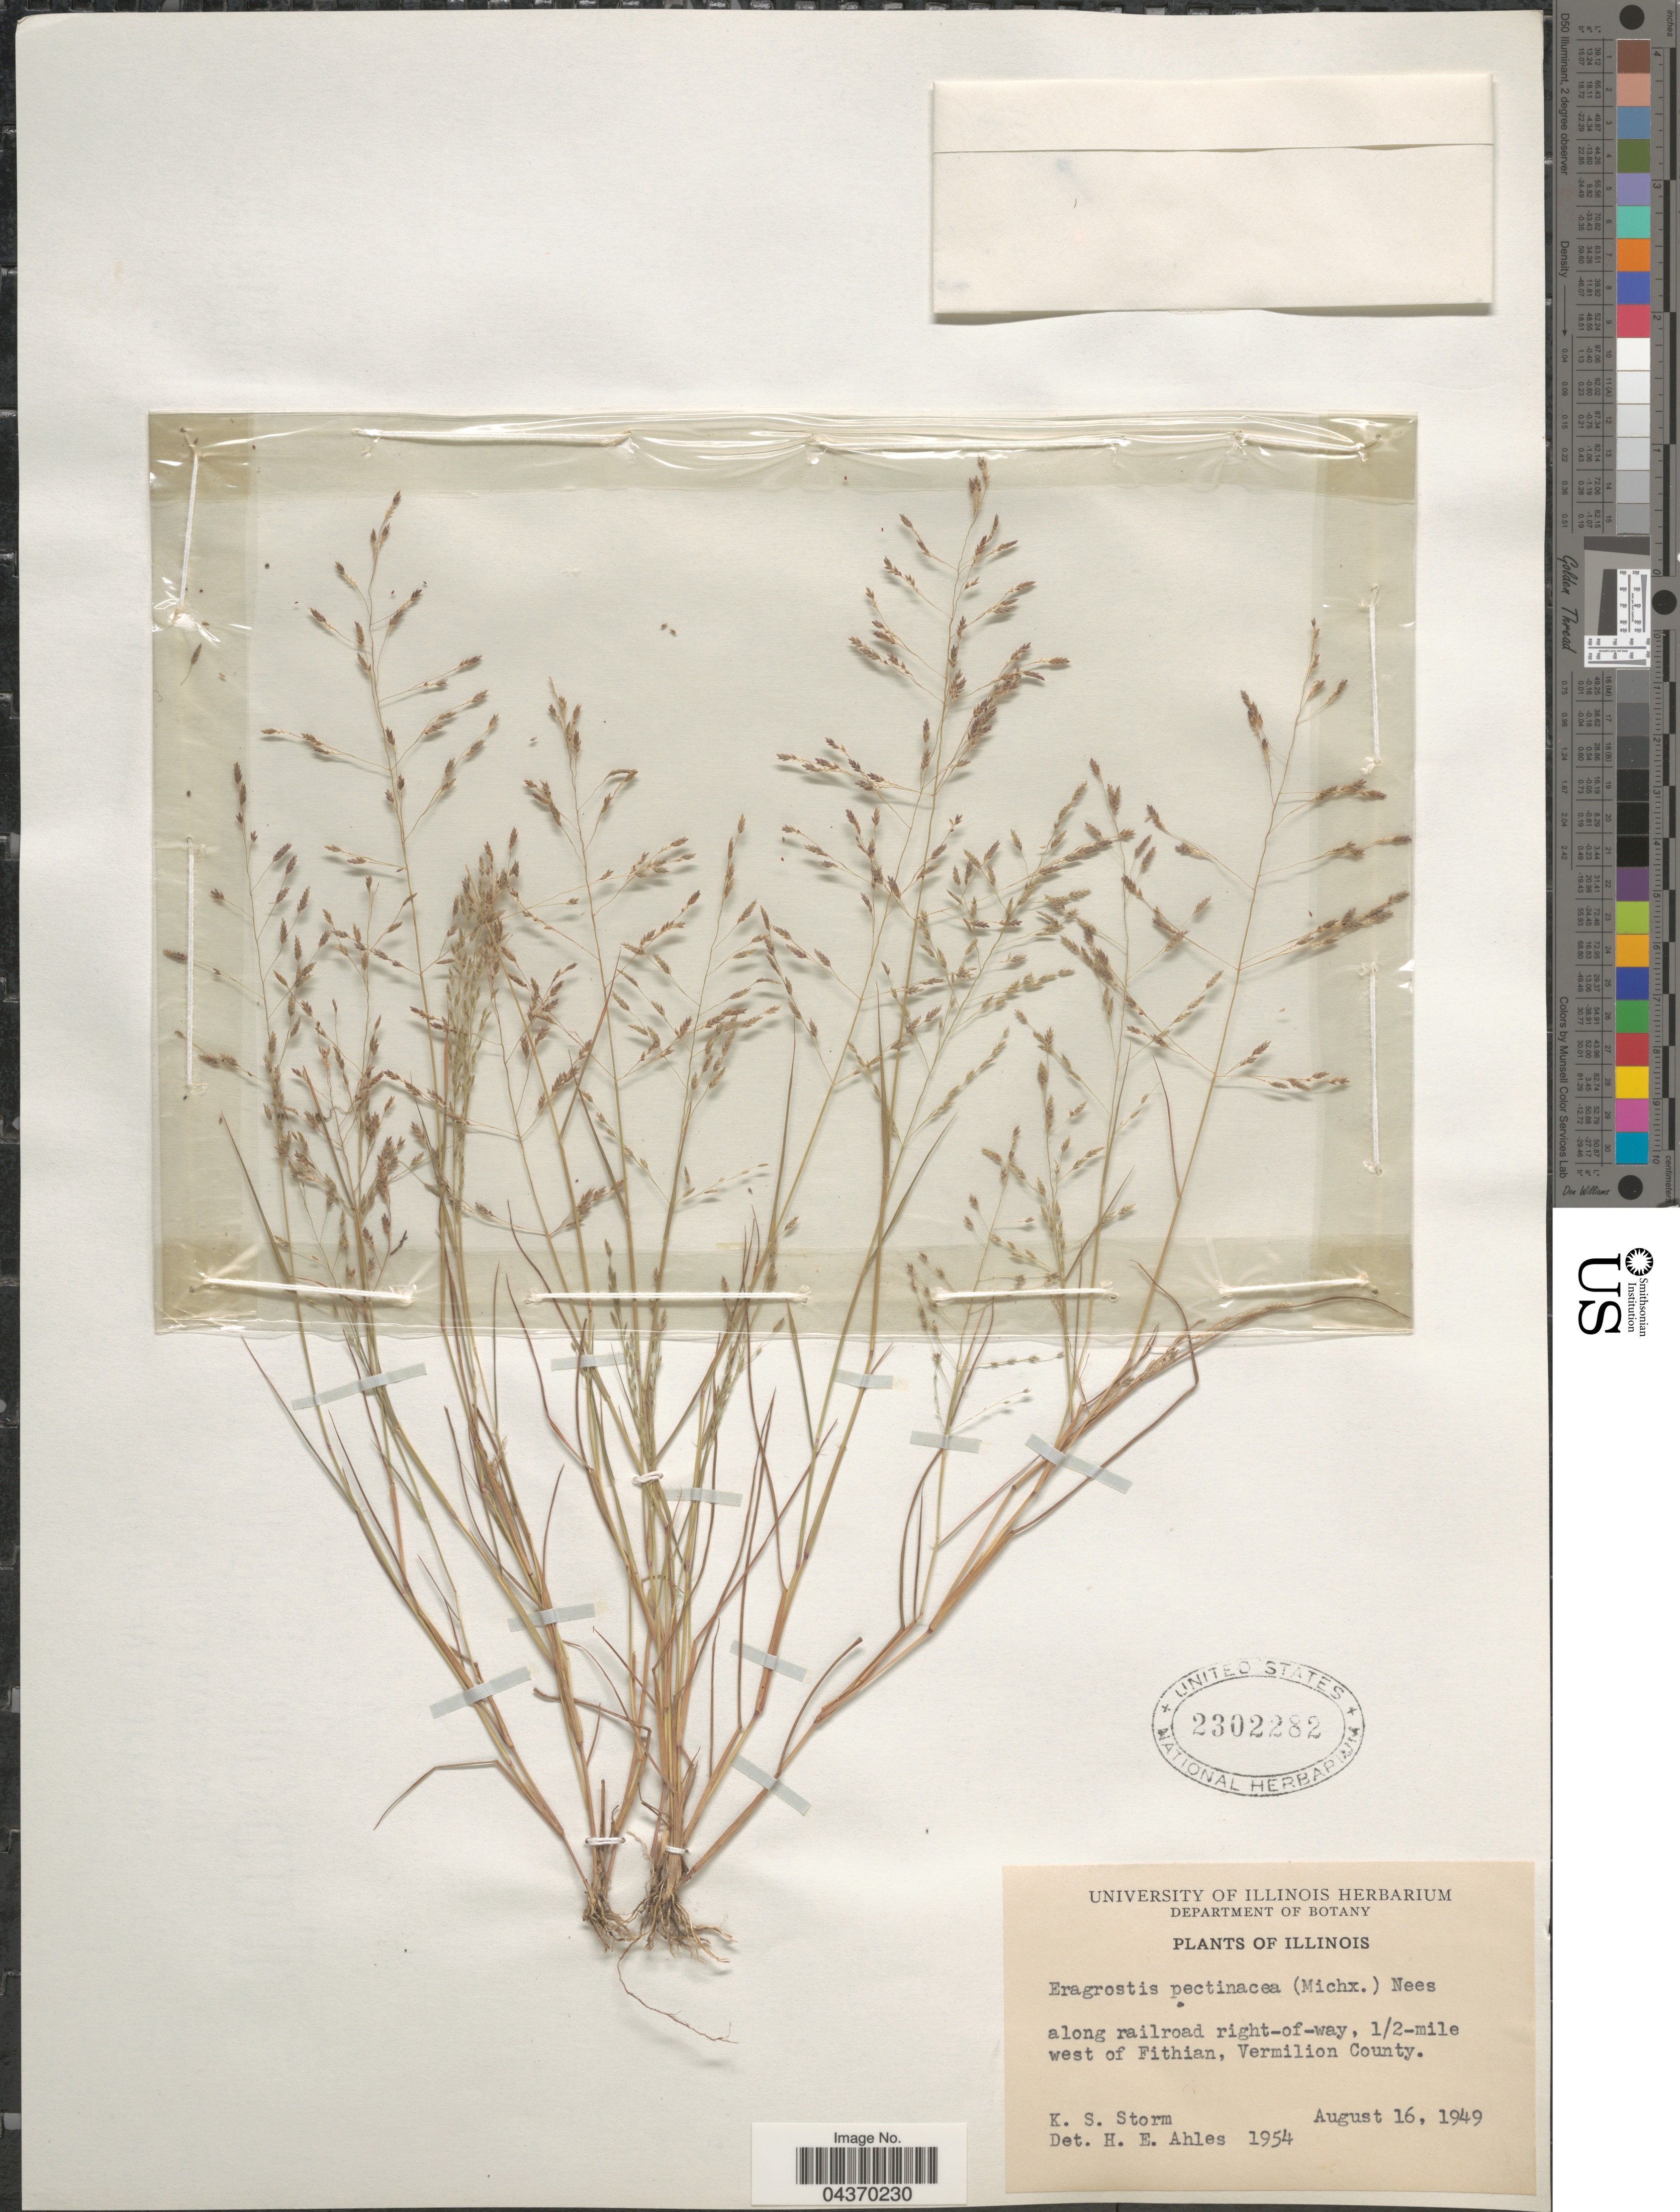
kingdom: Plantae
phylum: Tracheophyta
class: Liliopsida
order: Poales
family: Poaceae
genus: Eragrostis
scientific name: Eragrostis pectinacea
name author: (Michx.) Nees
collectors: K. Storm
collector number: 1954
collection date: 1949-08-16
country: United States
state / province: Illinois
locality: Along railroad right-of-way, 1/2 mile west of Fithian, Vermilion County.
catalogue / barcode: US 2302282